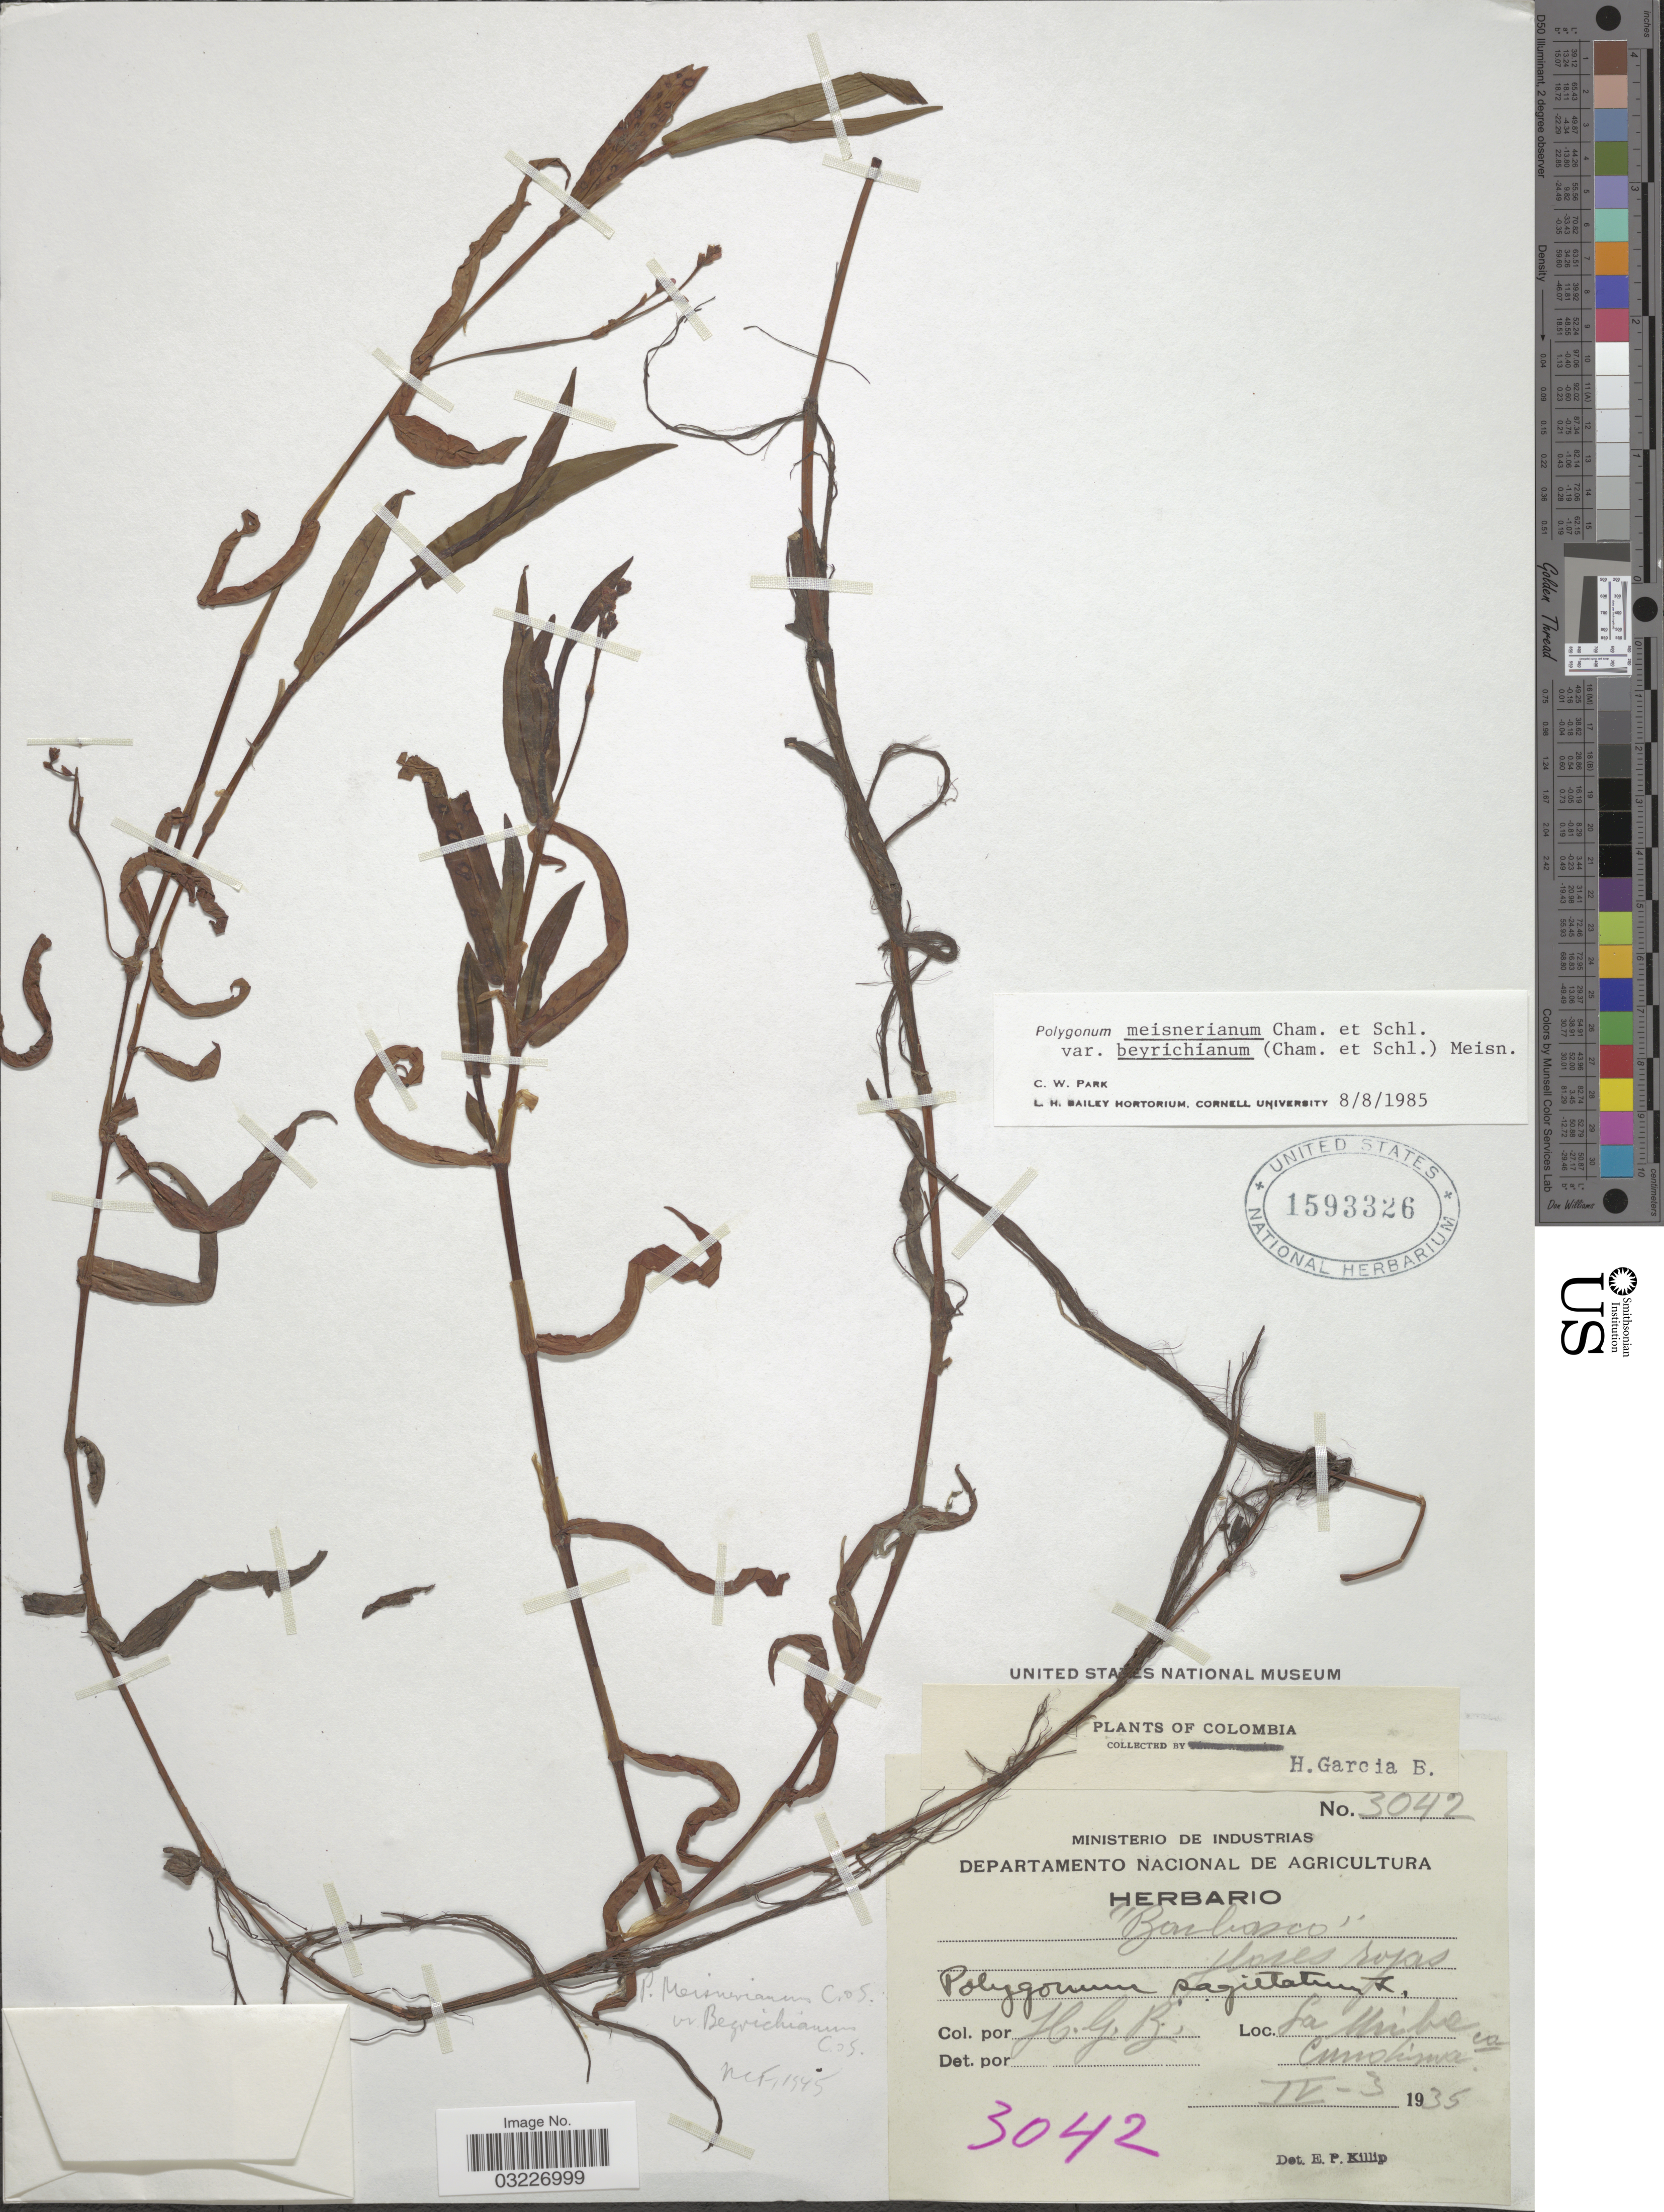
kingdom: Plantae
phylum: Tracheophyta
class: Magnoliopsida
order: Caryophyllales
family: Polygonaceae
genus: Polygonum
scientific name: Polygonum meisnerianum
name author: Cham. & Schltdl.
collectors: H. García Barriga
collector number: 3042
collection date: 1935-04-03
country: Colombia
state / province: Cundinamarca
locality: La Uriba.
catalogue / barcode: US 1593326